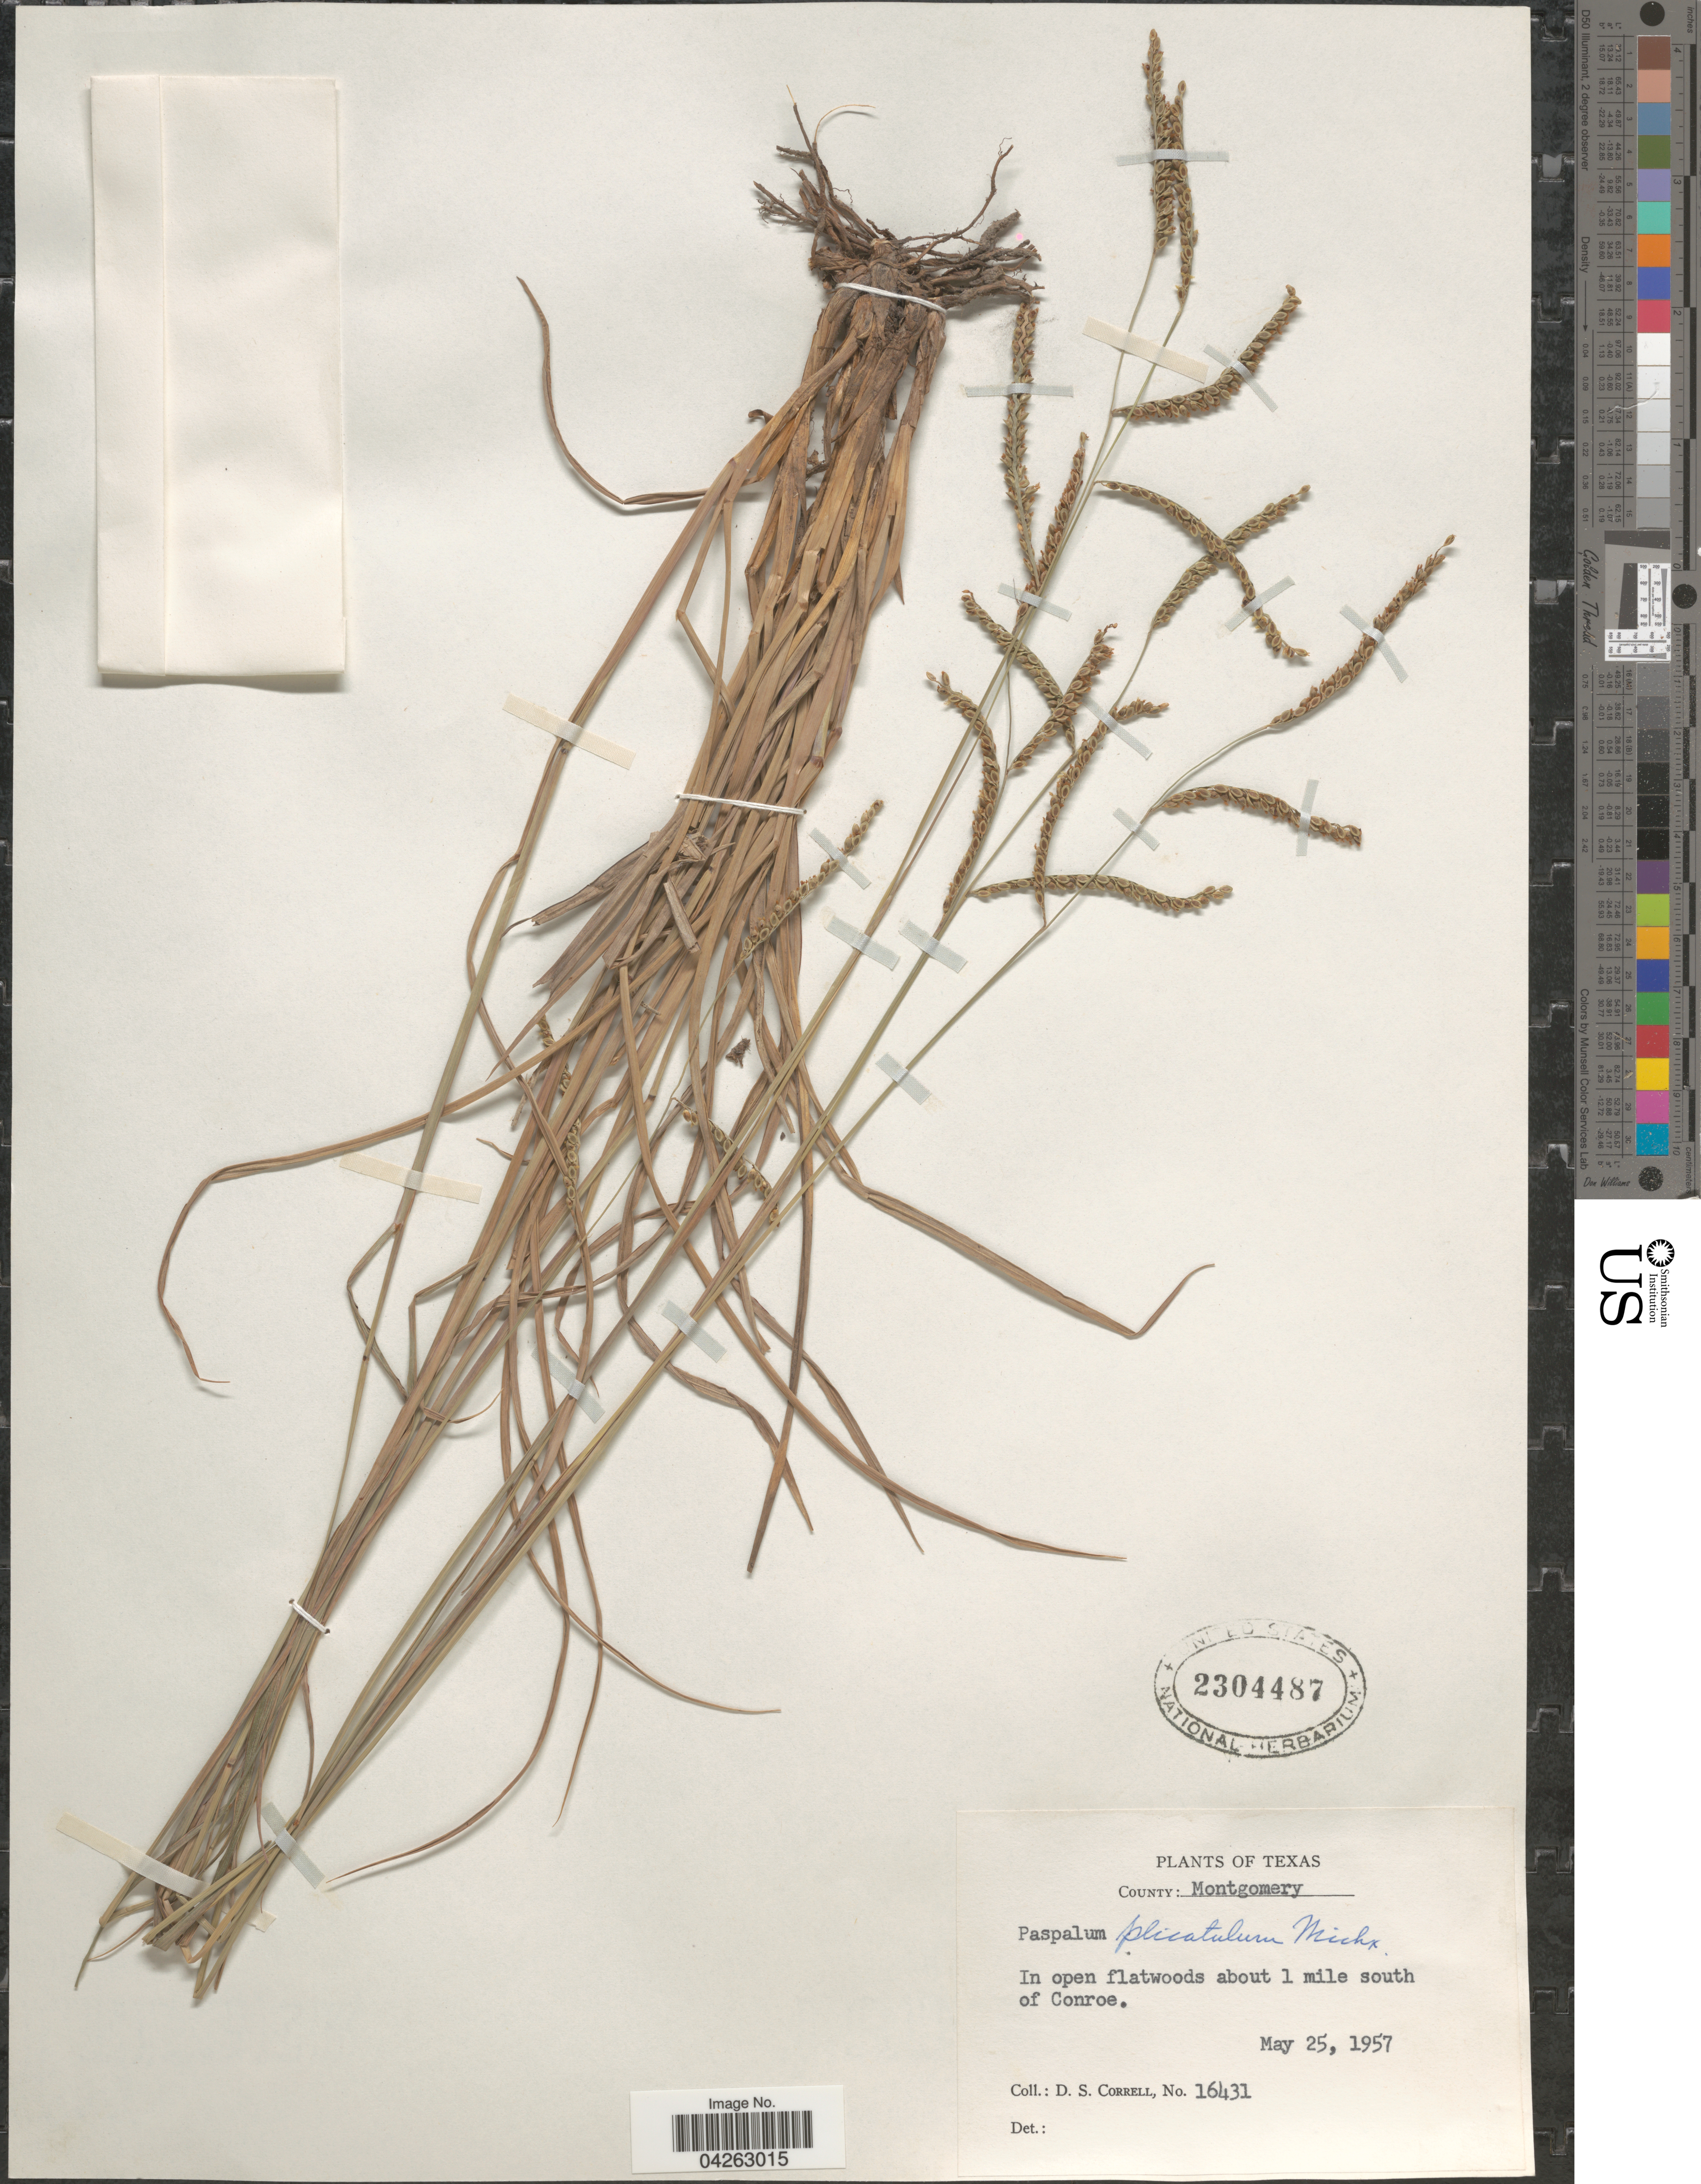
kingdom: Plantae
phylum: Tracheophyta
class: Liliopsida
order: Poales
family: Poaceae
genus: Paspalum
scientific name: Paspalum plicatulum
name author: Michx.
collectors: D. S. Correll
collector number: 16431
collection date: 1957-05-25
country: United States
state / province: Texas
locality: County: Montgomery. In open flatwoods about 1 mile south of Conroe.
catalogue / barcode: US 2304487